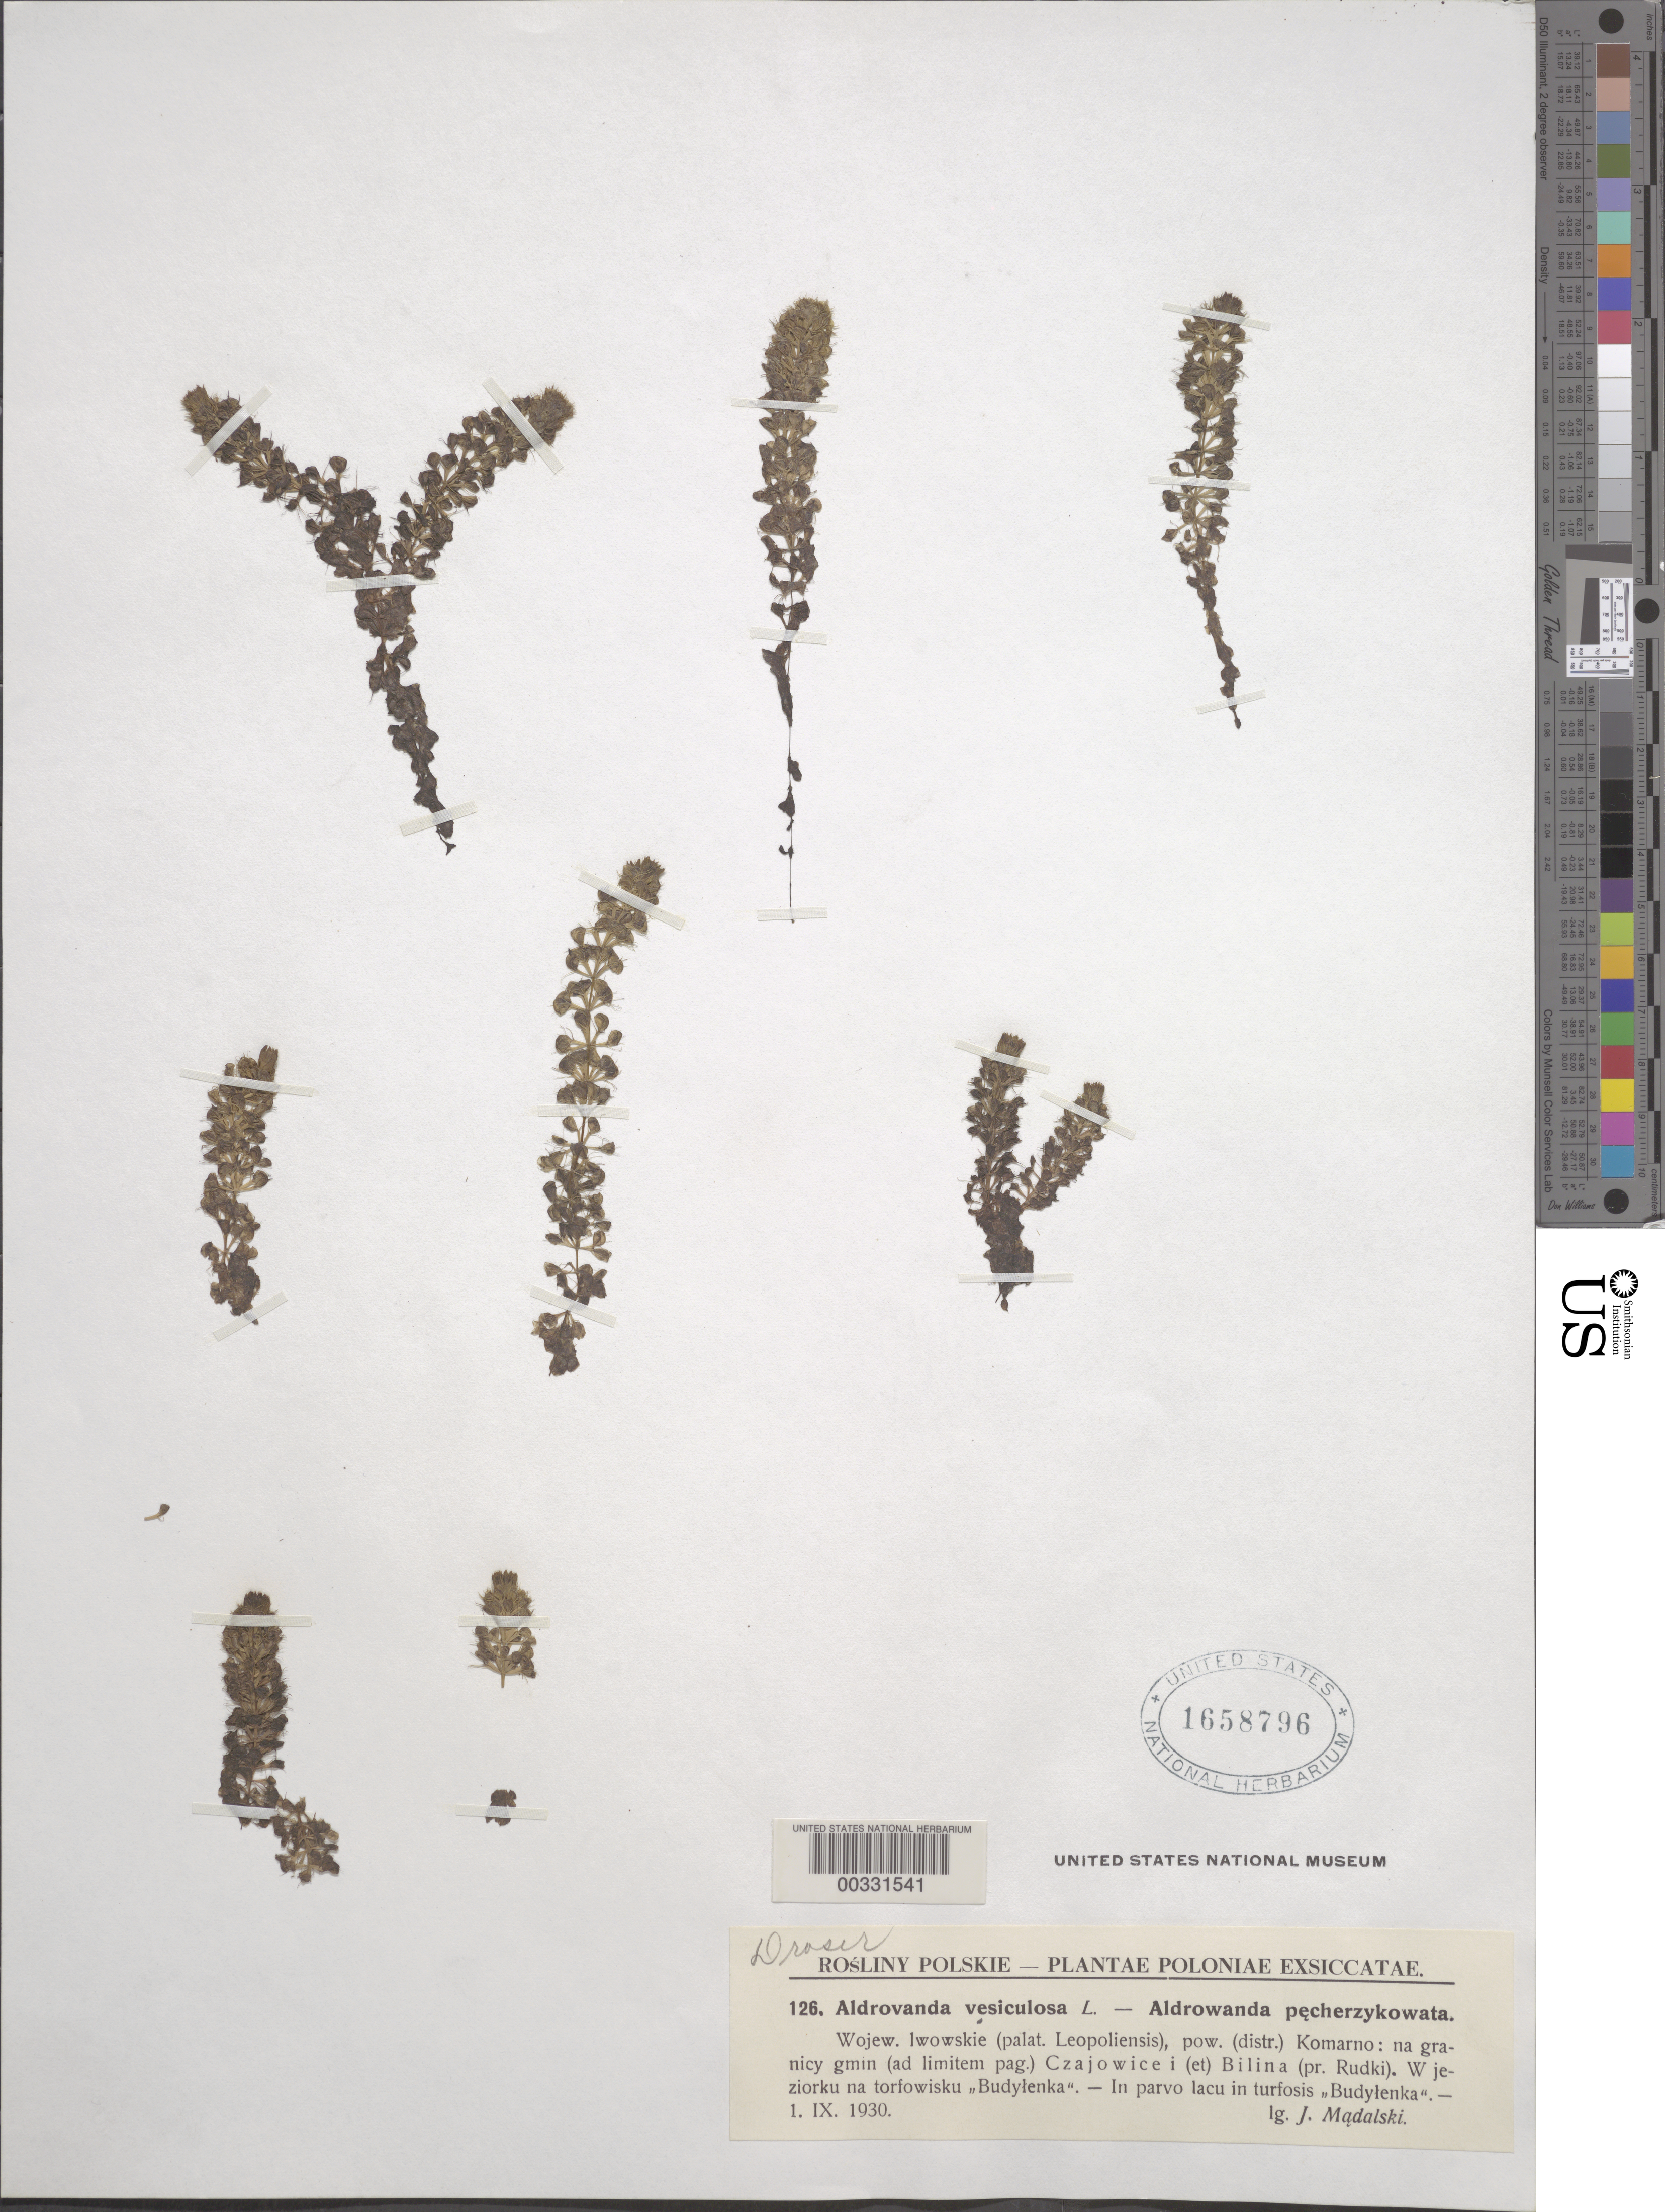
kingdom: Plantae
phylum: Tracheophyta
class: Magnoliopsida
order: Caryophyllales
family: Droseraceae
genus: Aldrovanda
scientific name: Aldrovanda vesiculosa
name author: L.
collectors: J. Madalski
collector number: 126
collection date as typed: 01 Sep 1930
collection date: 1930-09-01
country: Poland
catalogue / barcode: US 1658796